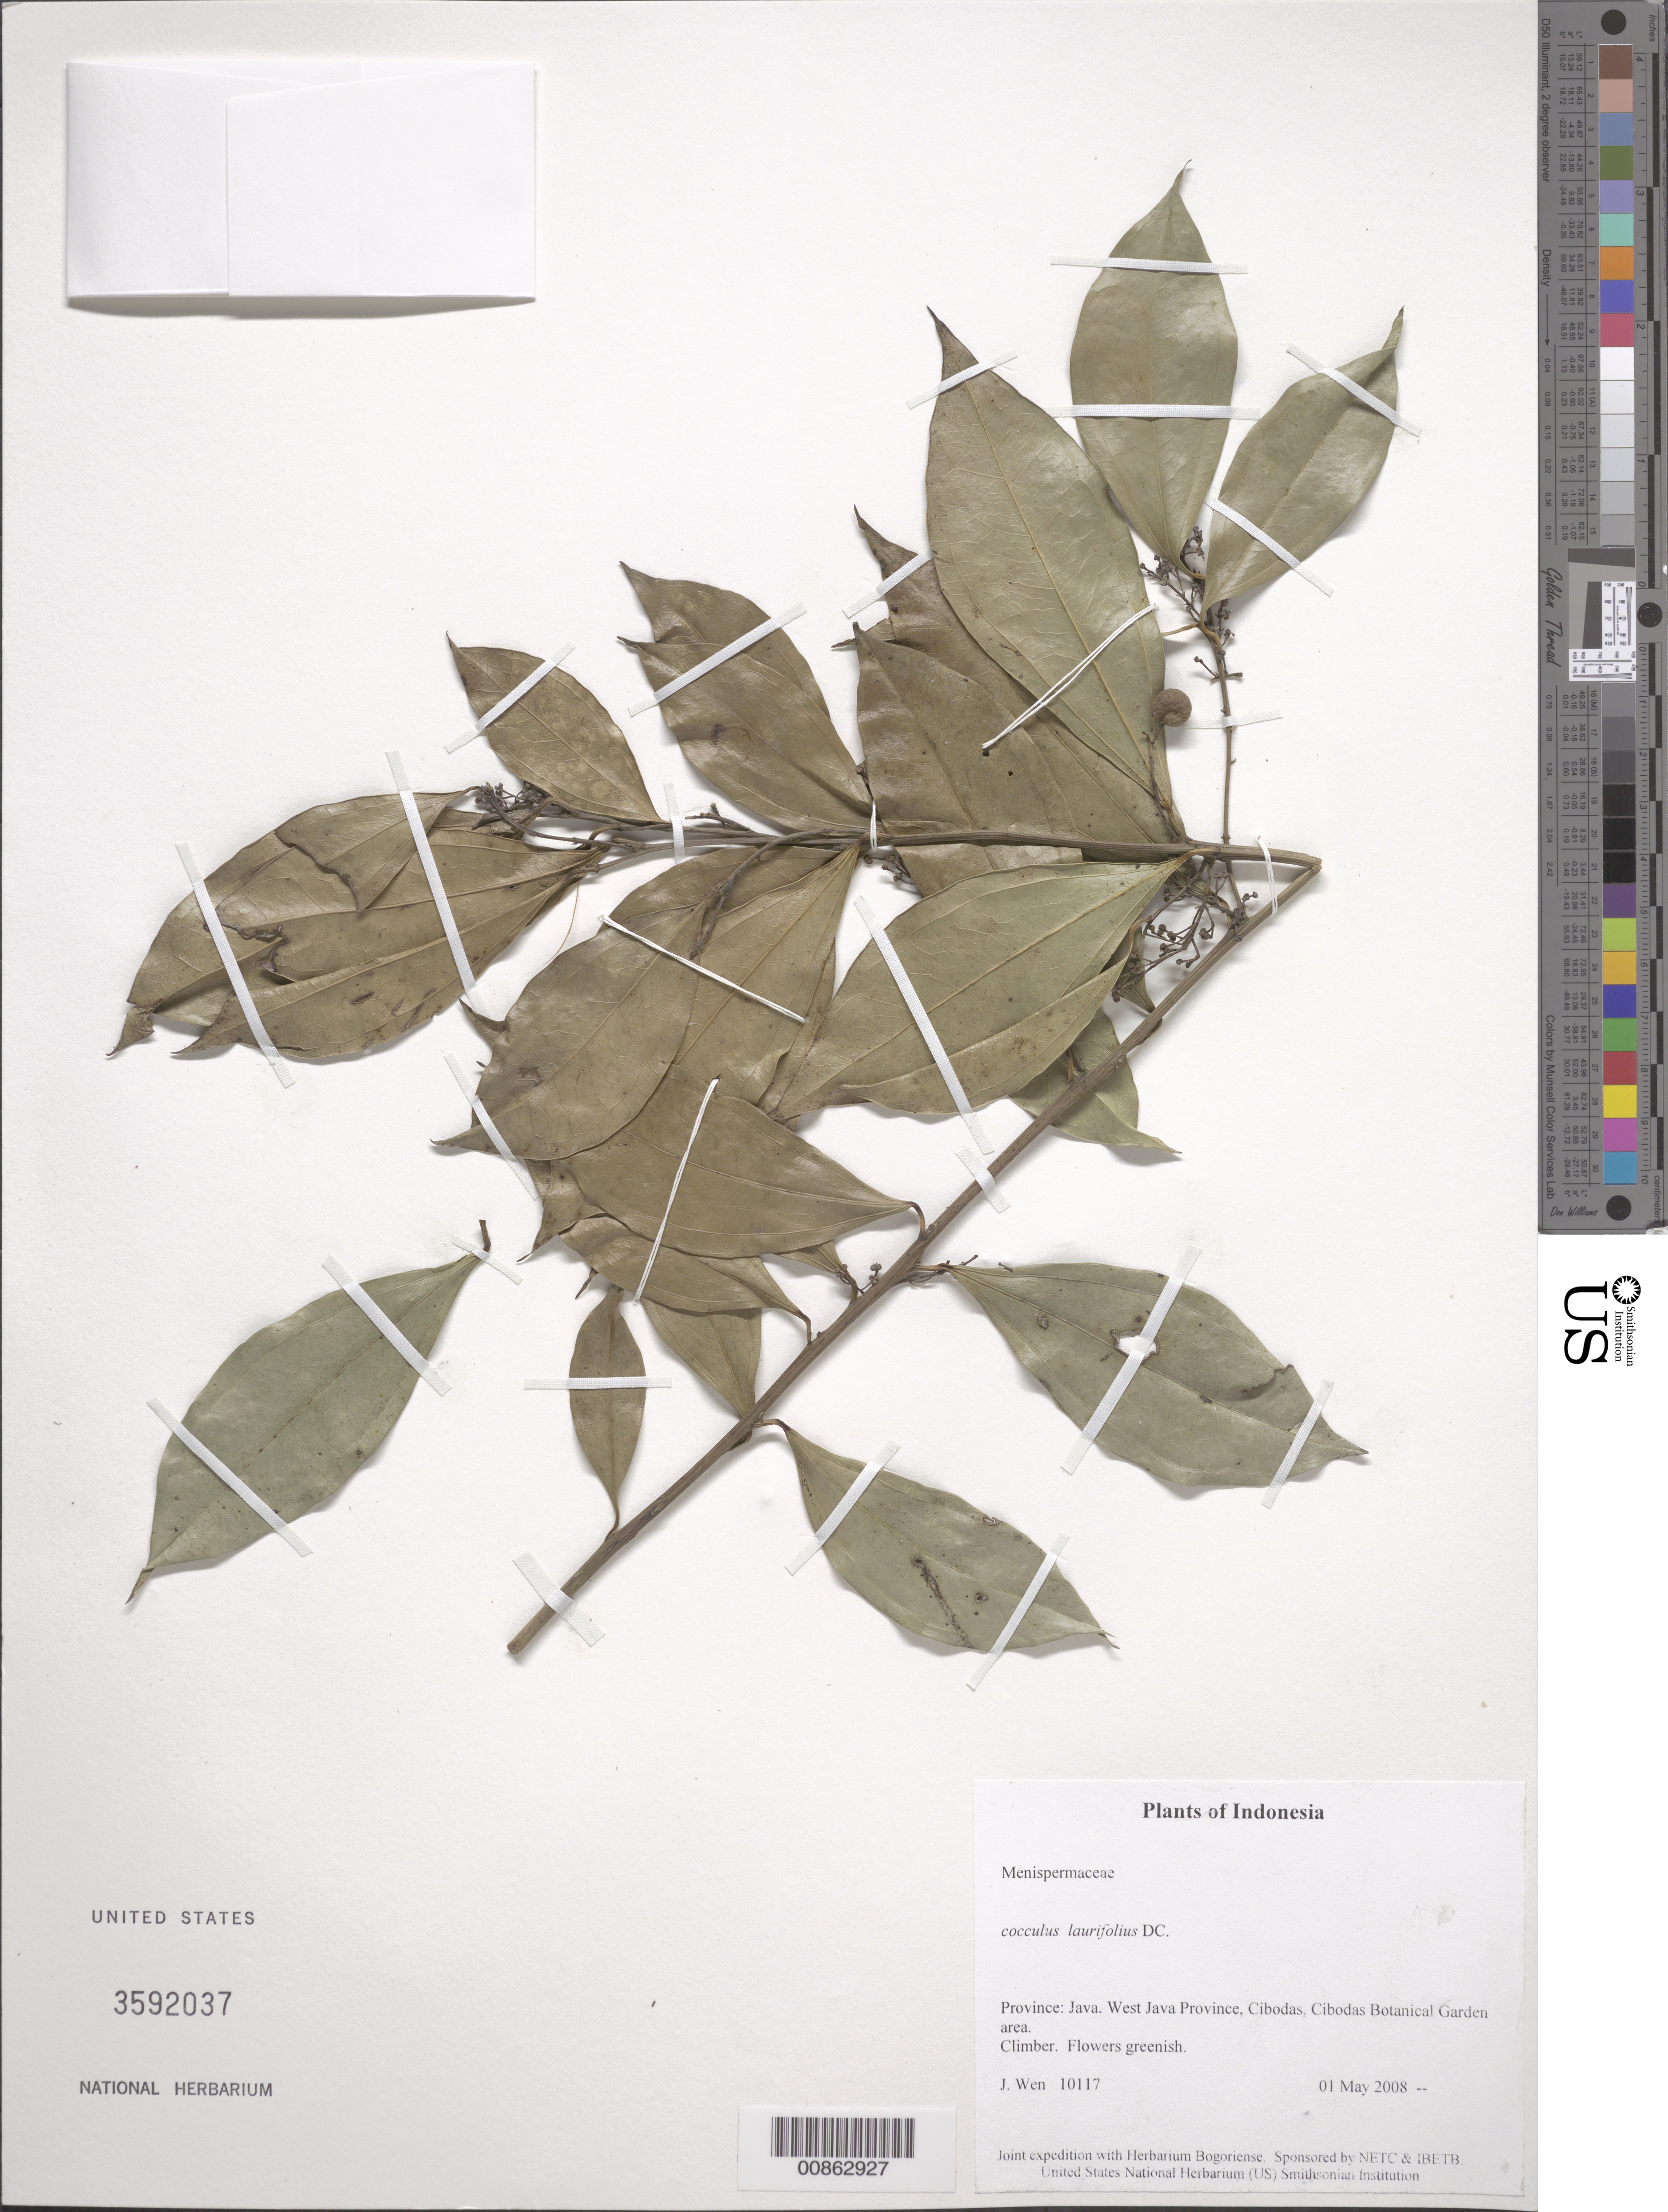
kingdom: Plantae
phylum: Tracheophyta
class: Magnoliopsida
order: Ranunculales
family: Menispermaceae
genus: Cocculus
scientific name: Cocculus laurifolius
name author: DC.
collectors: J. Wen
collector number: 10117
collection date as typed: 01 May 2008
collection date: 2008-05-01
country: Indonesia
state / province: Java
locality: West Java Province, Cibodas, Cibodas Botanical Garden area.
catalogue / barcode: US 3592037